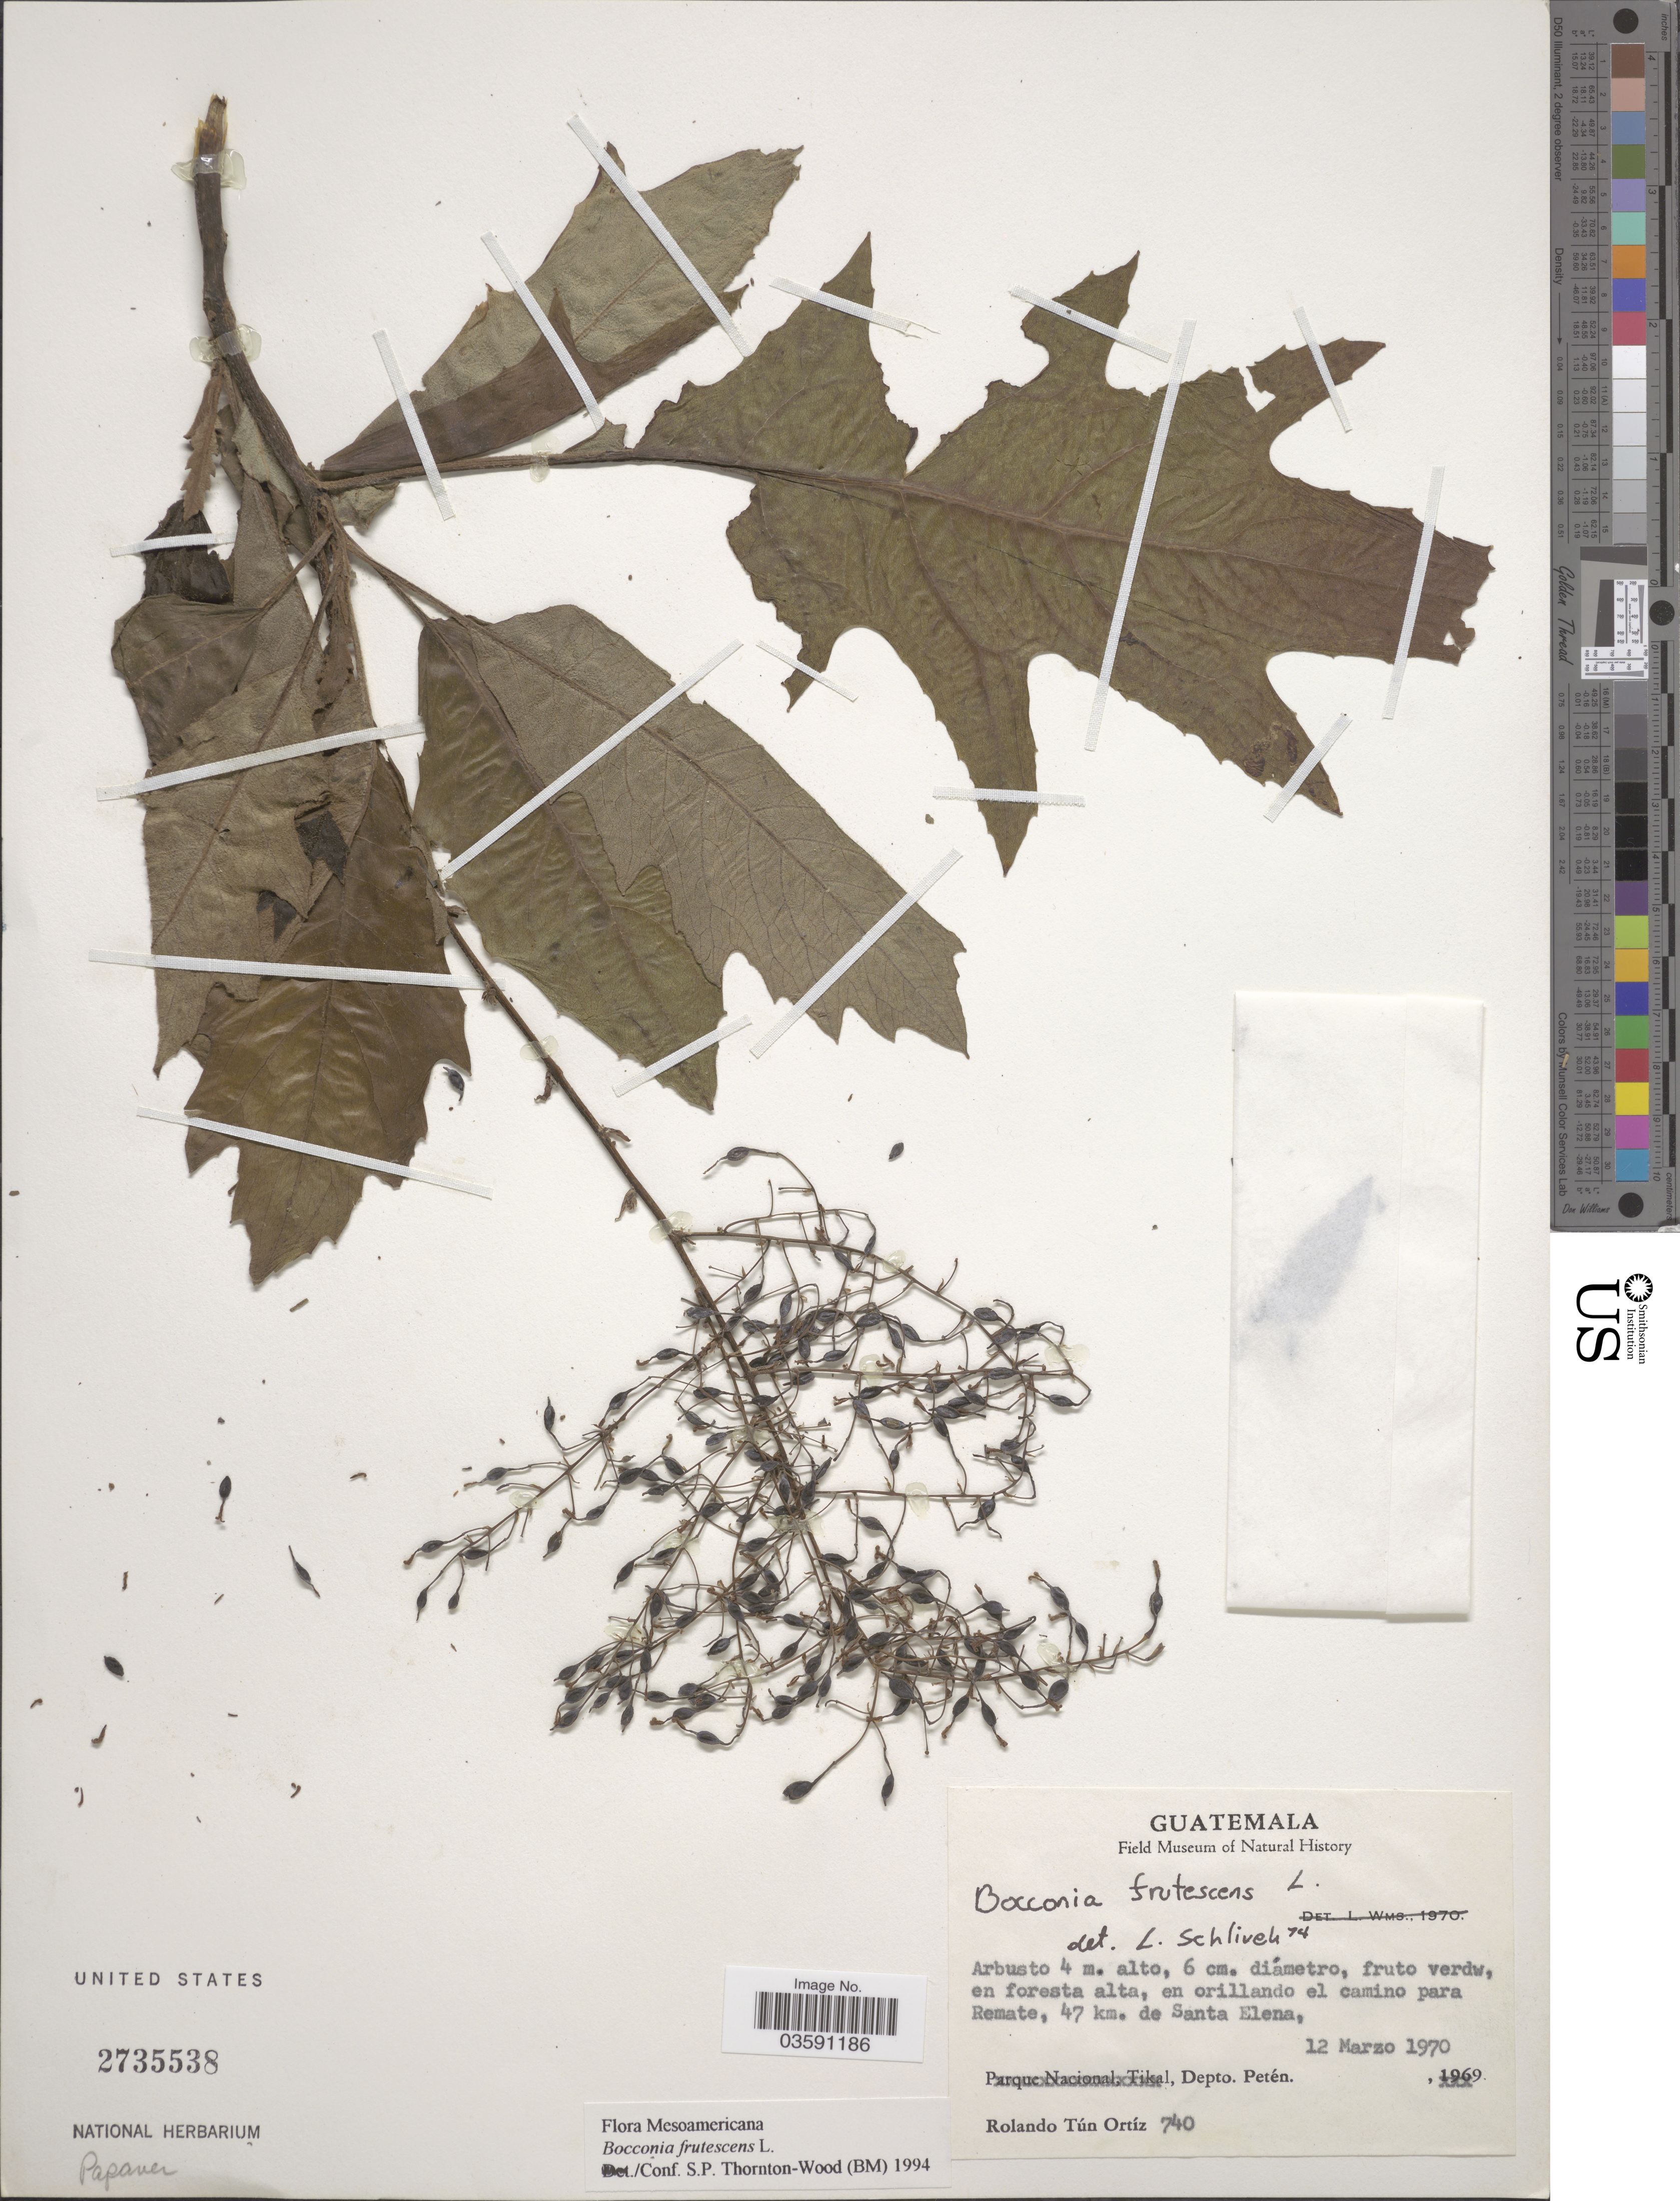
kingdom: Plantae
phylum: Tracheophyta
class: Magnoliopsida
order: Ranunculales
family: Papaveraceae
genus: Bocconia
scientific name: Bocconia frutescens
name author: L.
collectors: R. Ortiz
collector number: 740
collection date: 1970-03-12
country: Guatemala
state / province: El Peten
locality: En orillando el camino para Remate, 47 km. de Santa Elena, Depto. Petén.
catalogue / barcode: US 2735538